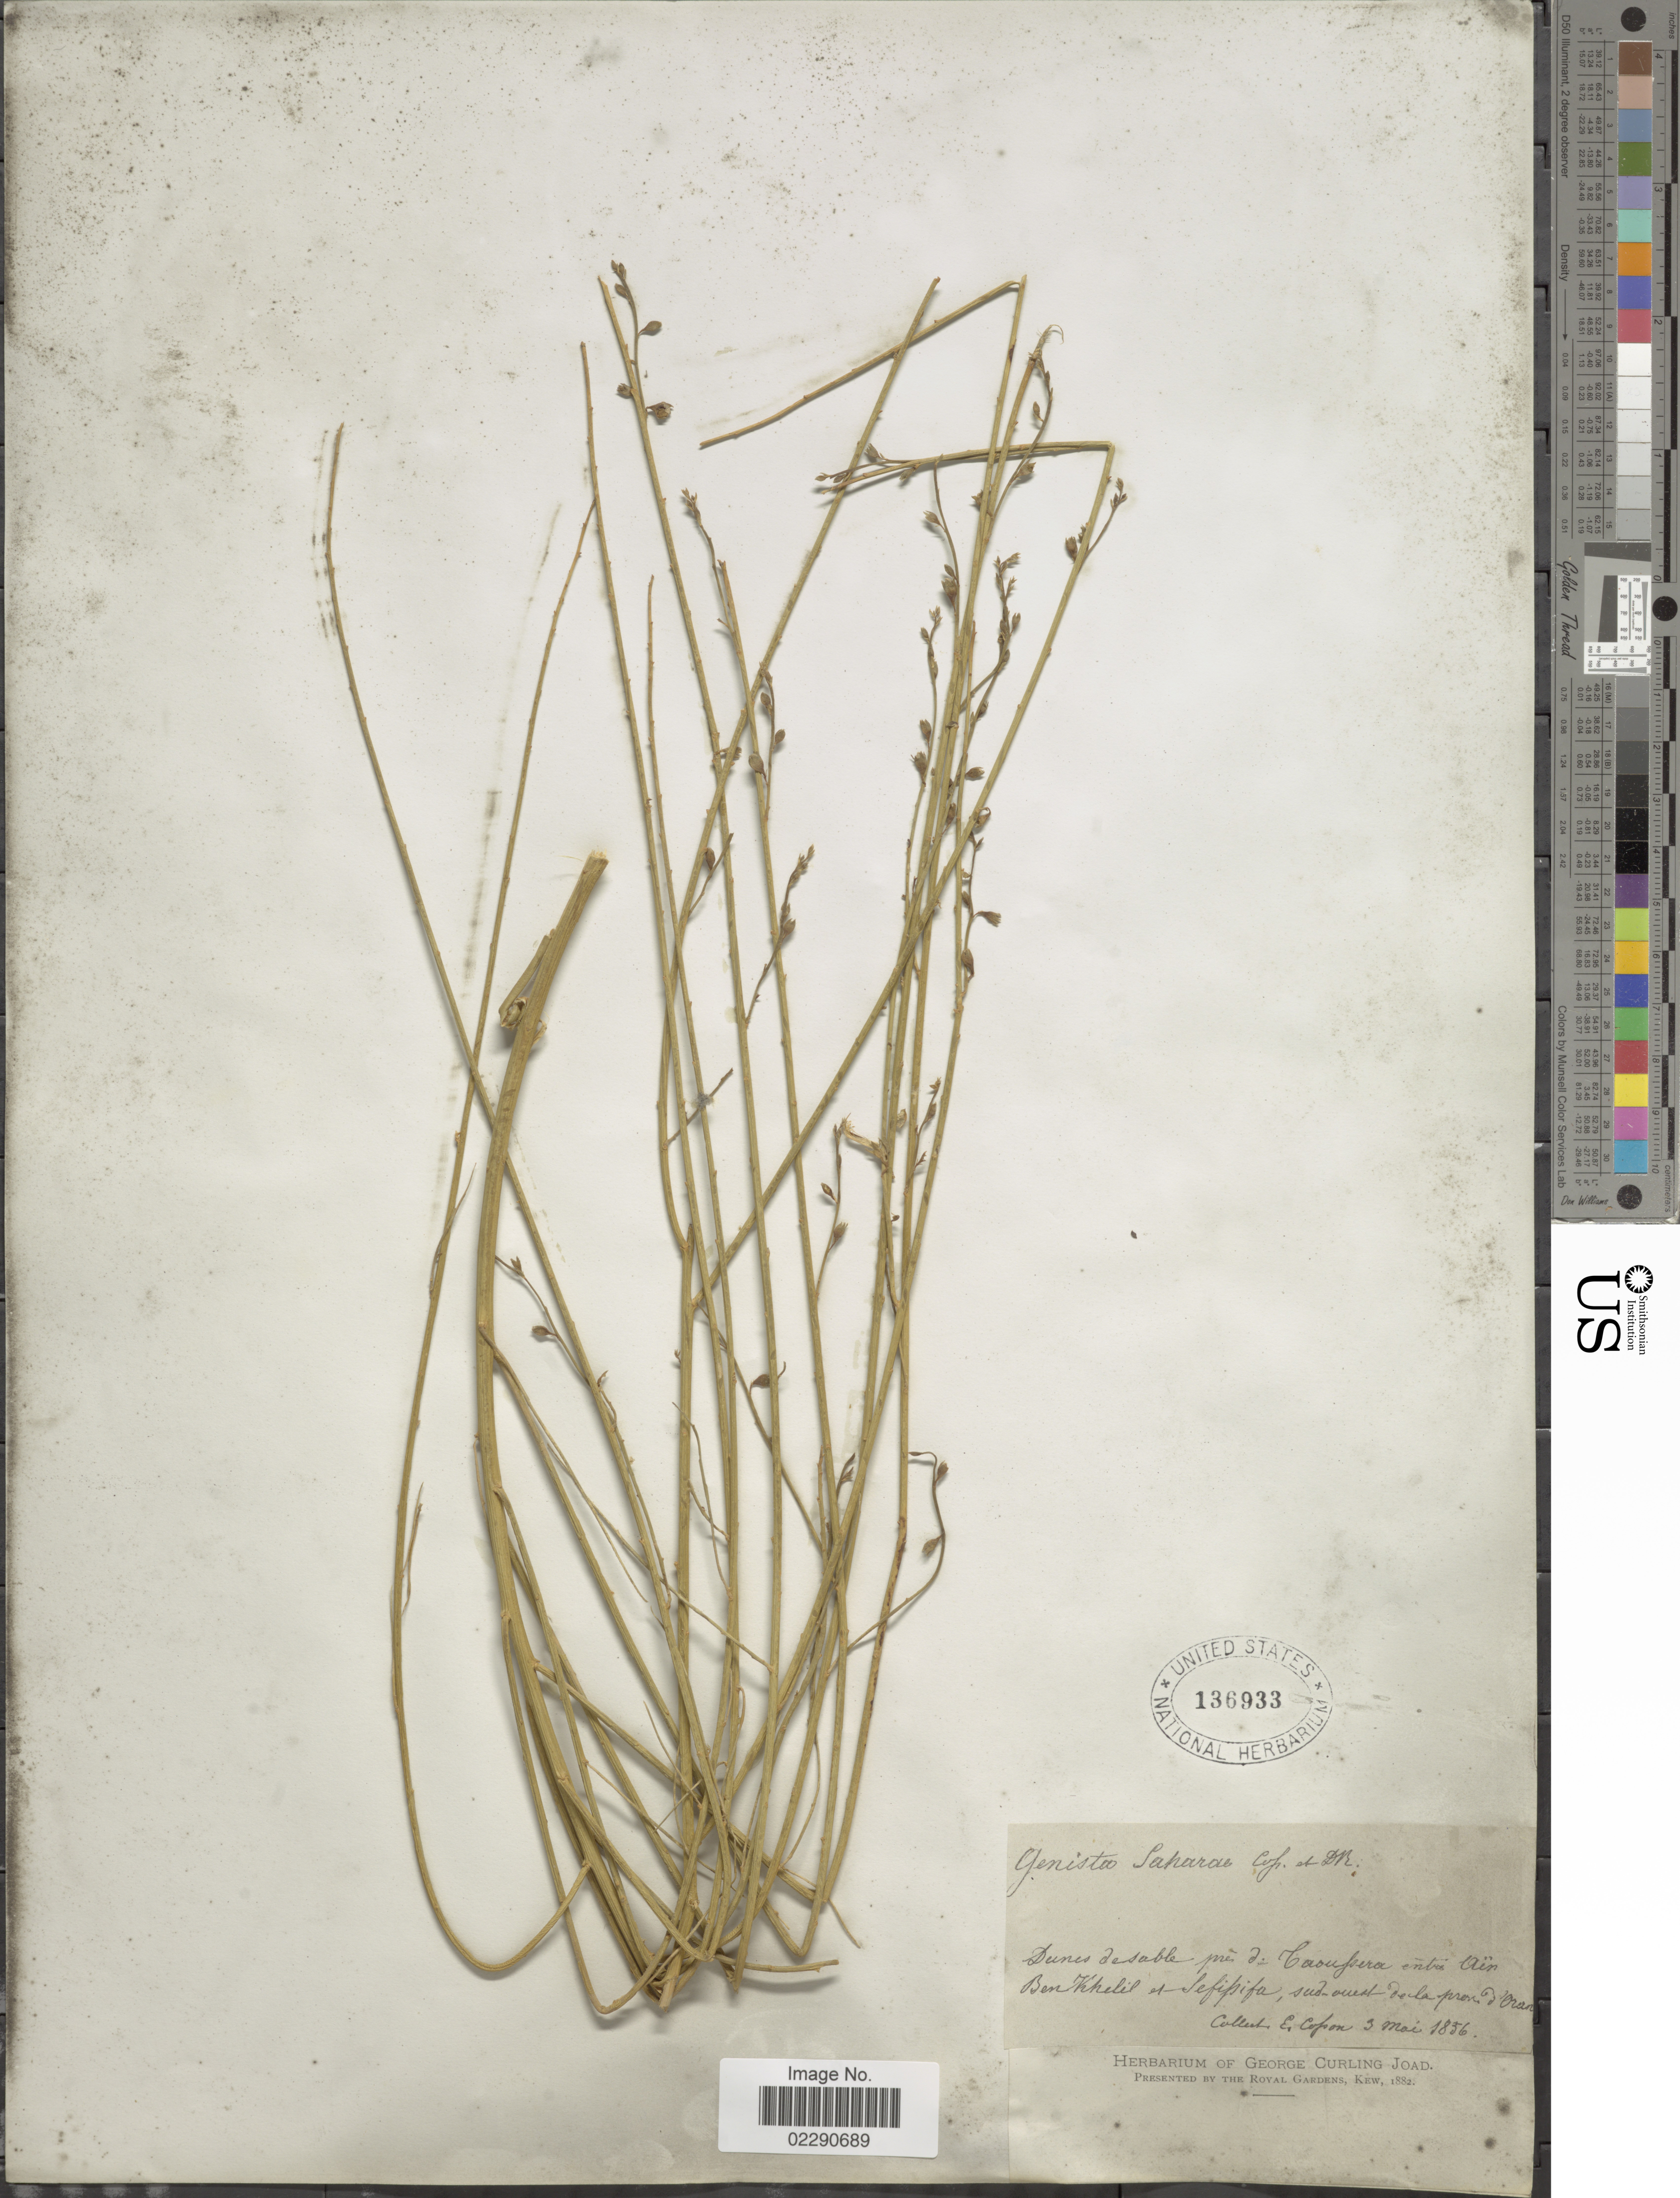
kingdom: Plantae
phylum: Tracheophyta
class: Magnoliopsida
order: Fabales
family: Fabaceae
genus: Calobota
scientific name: Calobota saharae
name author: (Coss. & Durieu) Boatwr. & B.-E. van Wyk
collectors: E. Cosson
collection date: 1856-05-03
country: Algeria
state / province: Oran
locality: Pres de Taoussera entre Ain Ben Khelil et Sefissifa, sud-ouest de la Prov. Oran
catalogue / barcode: US 136933